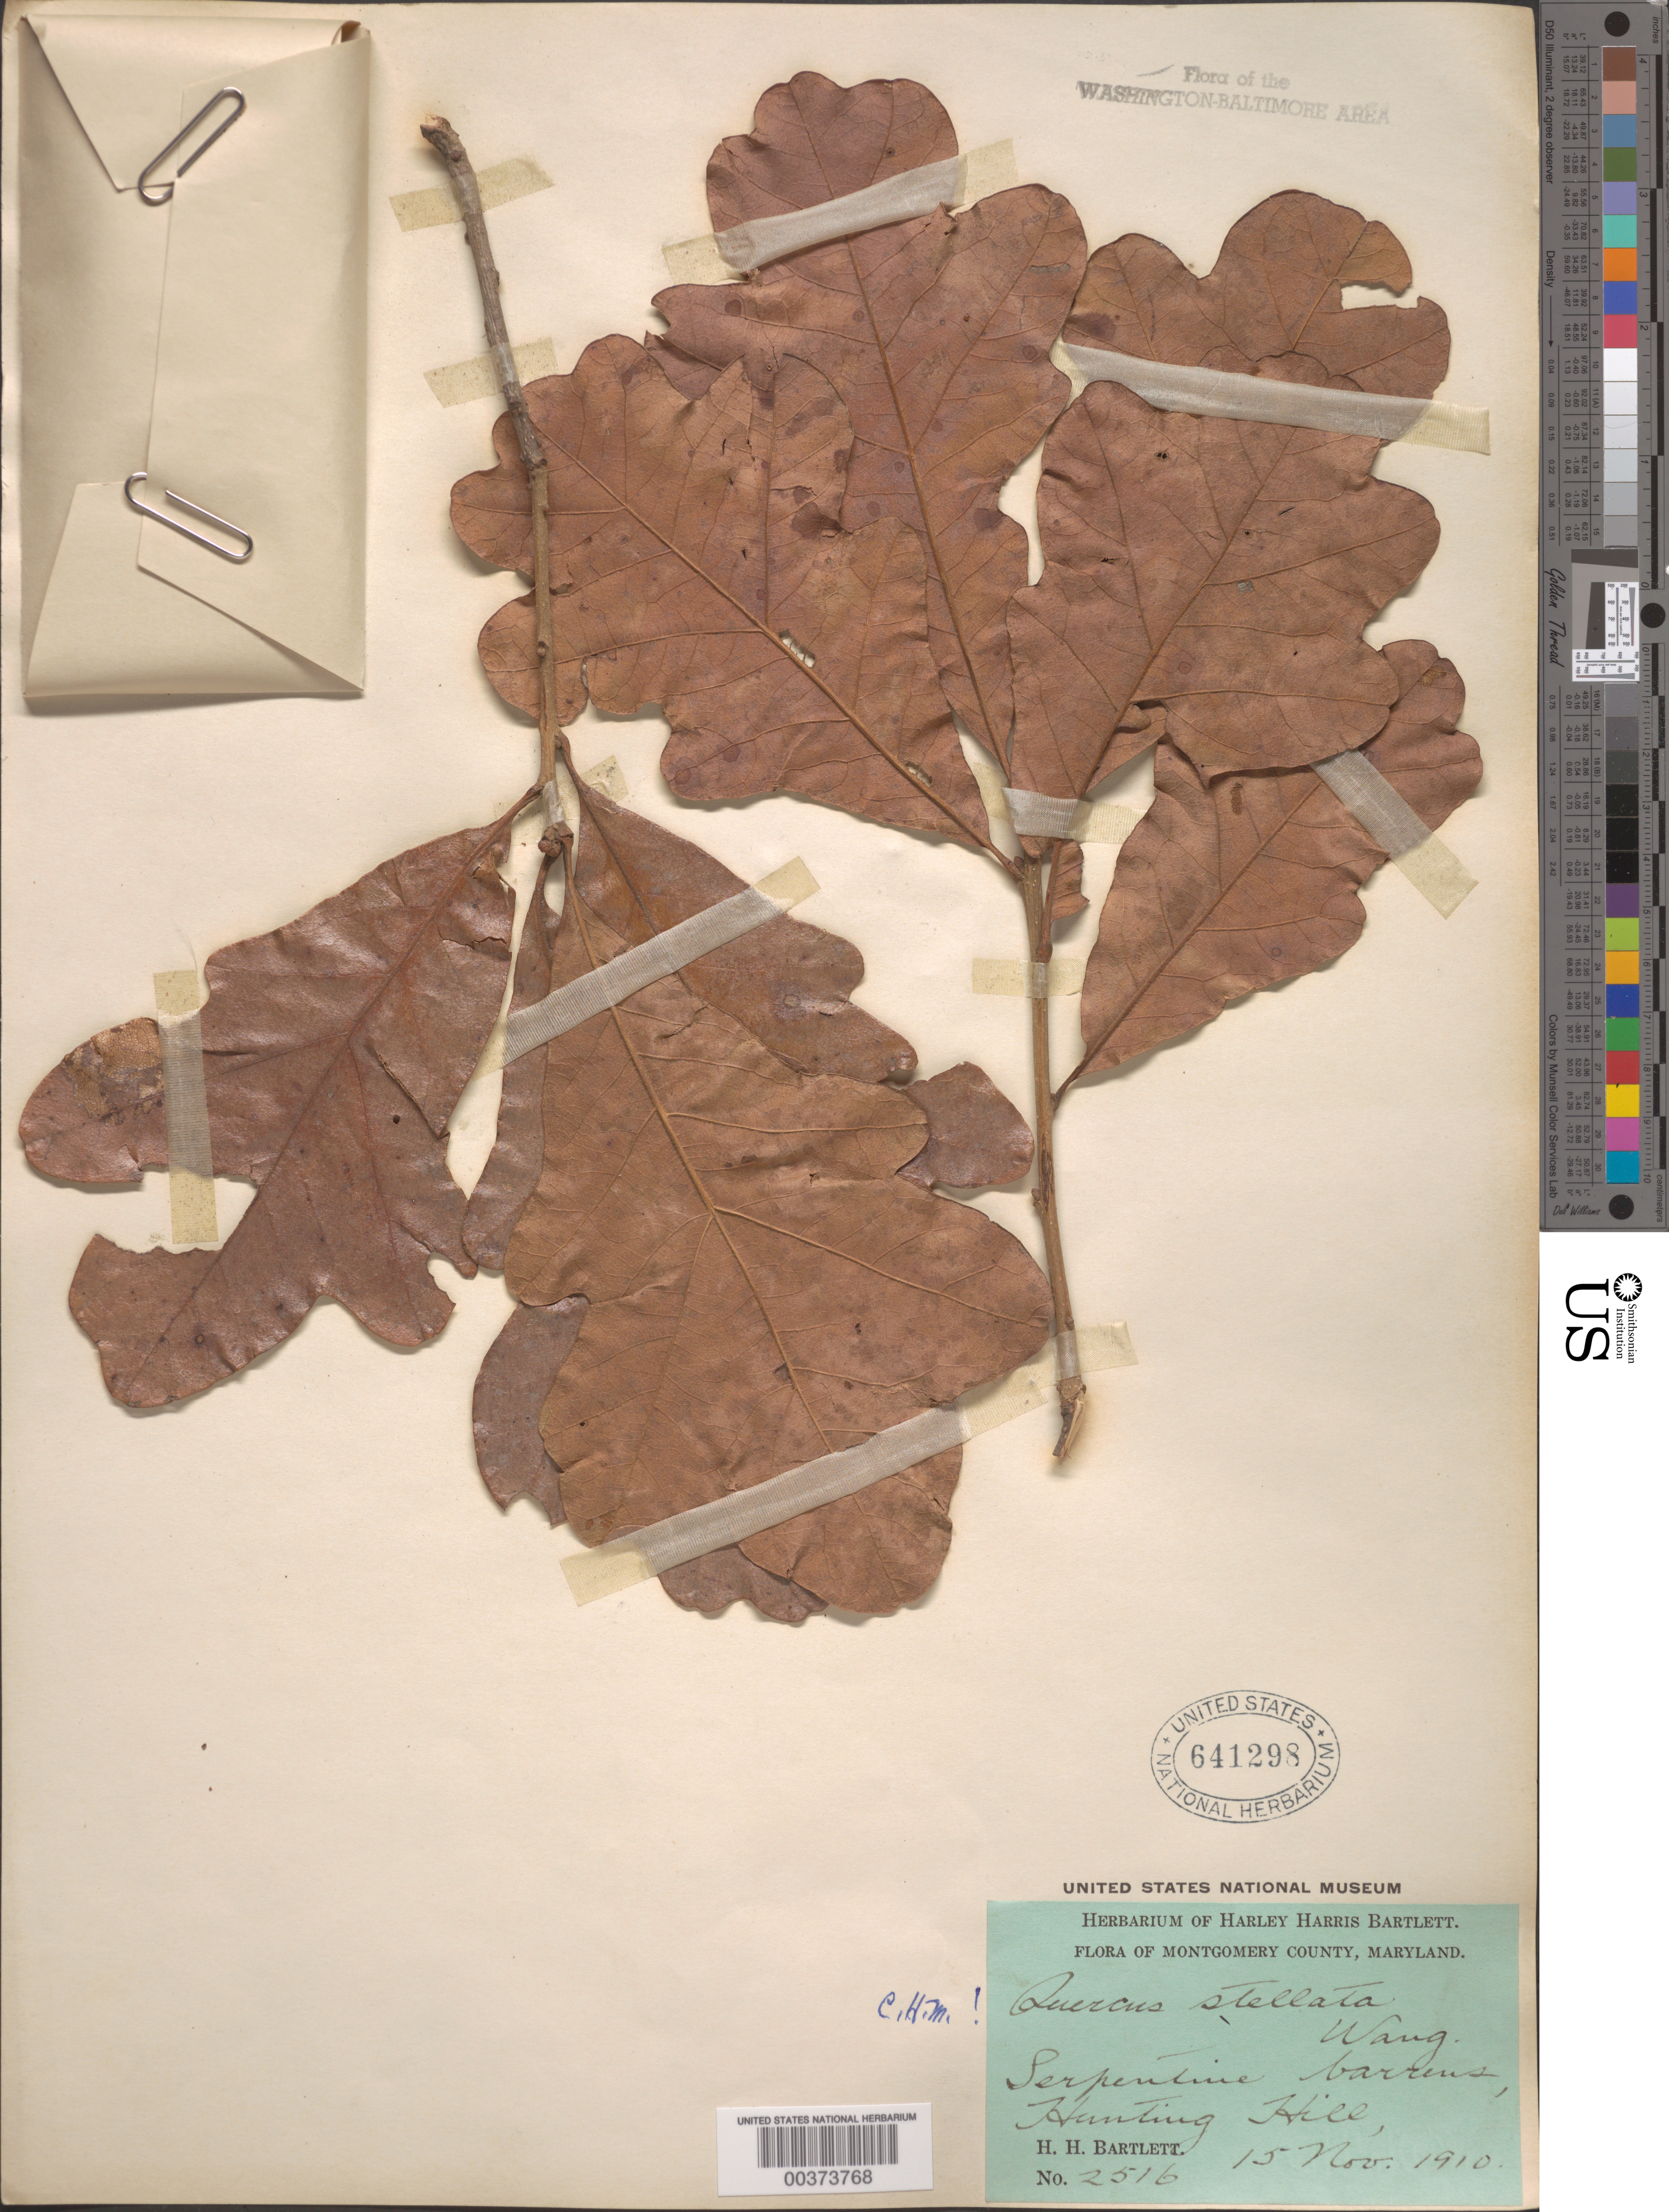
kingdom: Plantae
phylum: Tracheophyta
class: Magnoliopsida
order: Fagales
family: Fagaceae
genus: Quercus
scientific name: Quercus stellata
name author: Wangenh.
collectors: H. H. Bartlett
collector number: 2516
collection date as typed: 15 Nov 1910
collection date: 1910-11-15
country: United States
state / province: Maryland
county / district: Montgomery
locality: Serpentine barrens, Hunting Hill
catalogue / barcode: US 641298